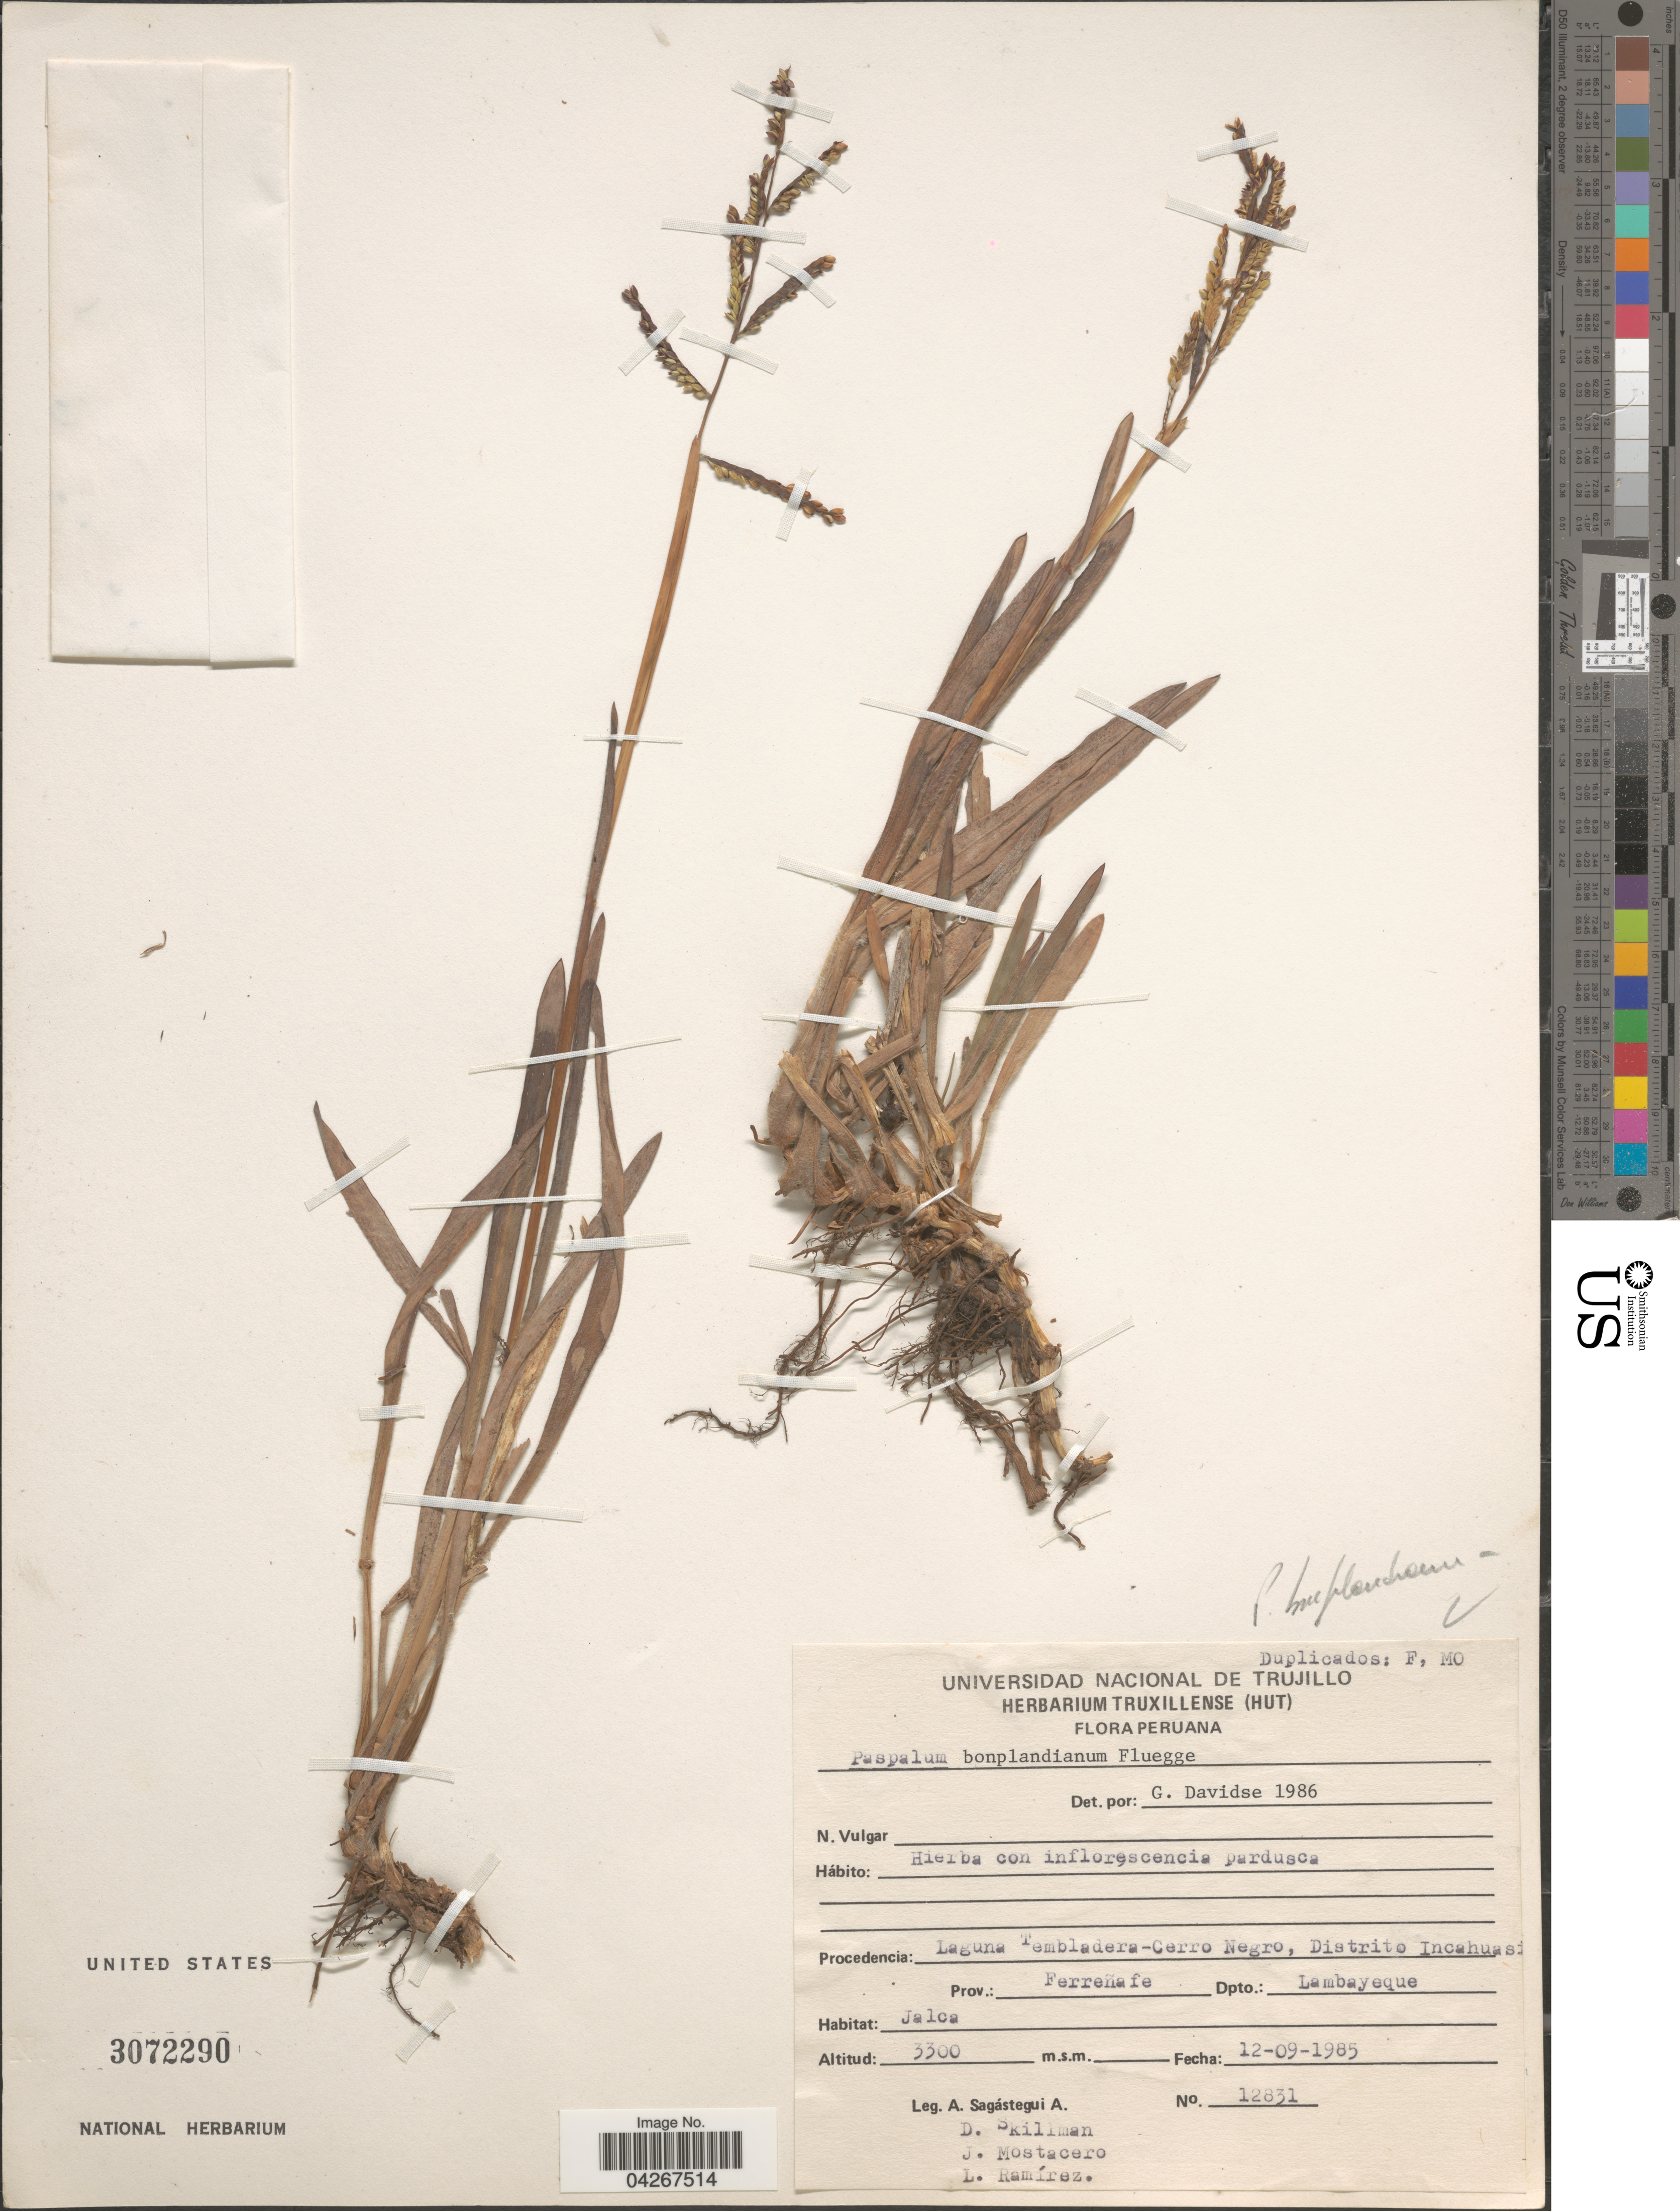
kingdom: Plantae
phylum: Tracheophyta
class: Liliopsida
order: Poales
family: Poaceae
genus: Paspalum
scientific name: Paspalum bonplandianum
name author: Flüggé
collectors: A. Sagástegui A., D. Skillman, J. Mostacero & L. Ramirez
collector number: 12831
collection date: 1985-09-12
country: Peru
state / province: Lambayeque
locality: Procedencia: Laguna Tembladera-Cerro Negro, Distrito Incahuasi. Prov.: Ferreñafe. Dpto.: Lambayeque. Jalca.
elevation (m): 3300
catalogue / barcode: US 3072290